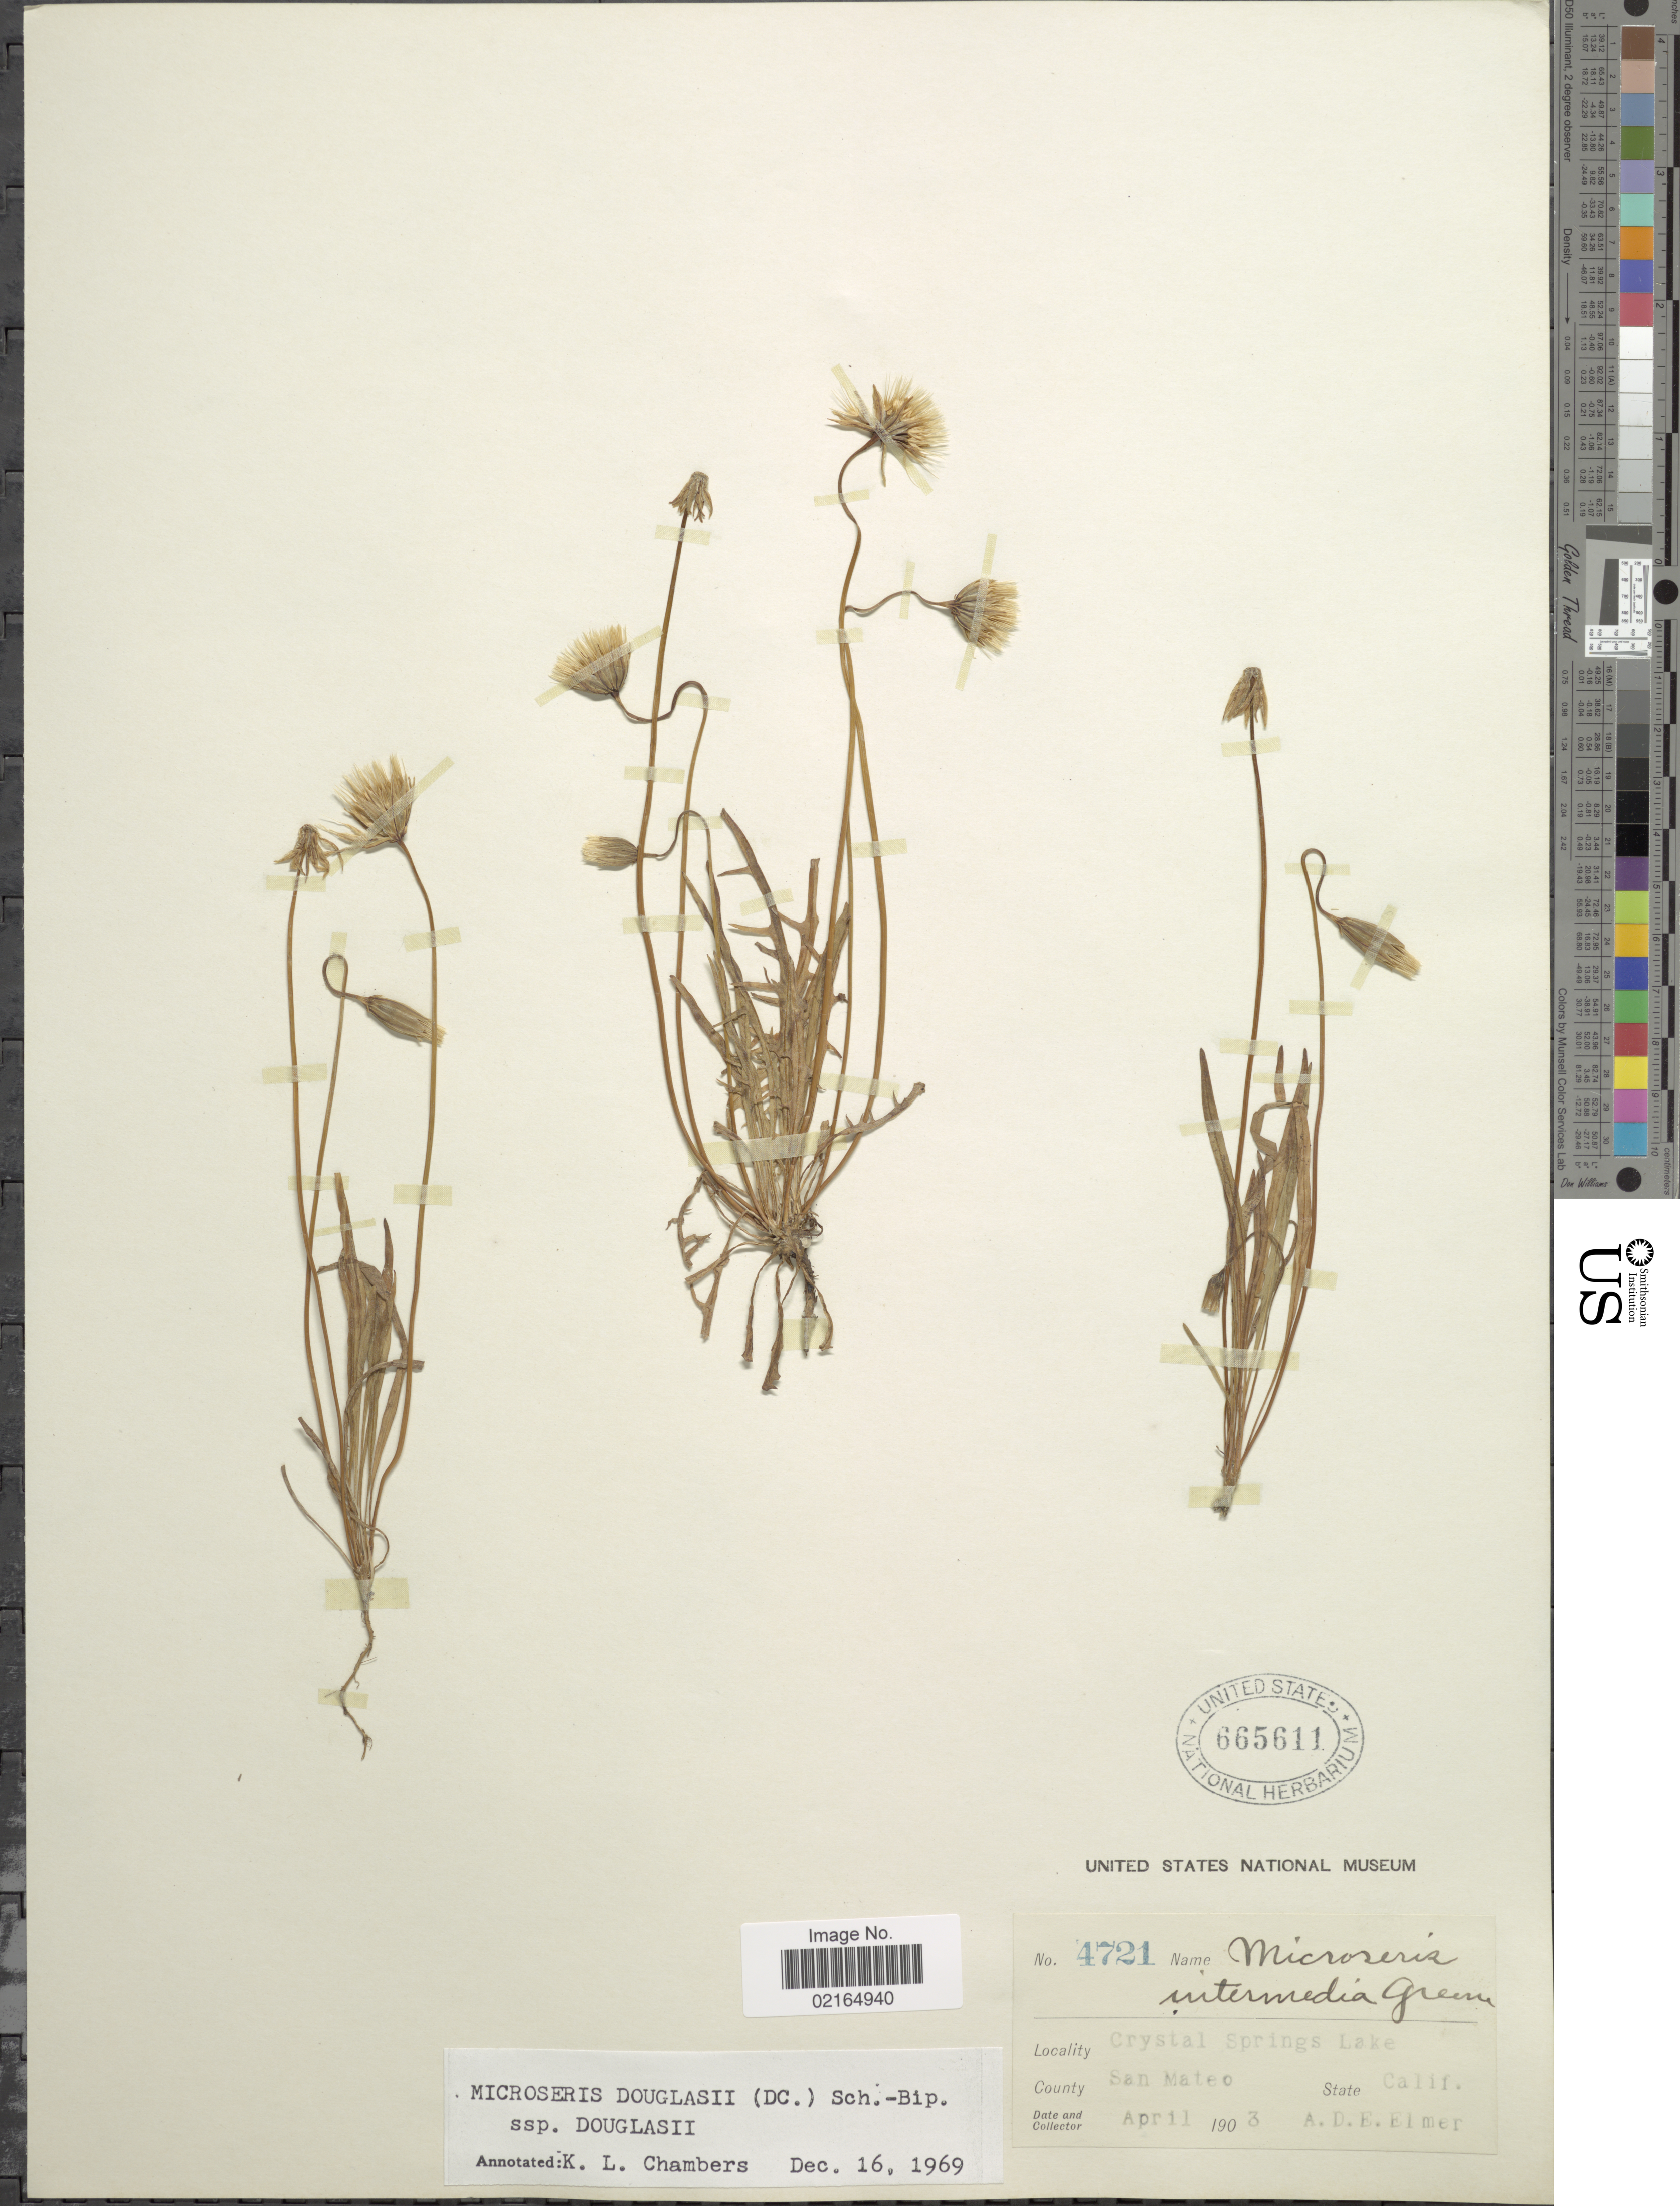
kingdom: Plantae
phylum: Tracheophyta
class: Magnoliopsida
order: Asterales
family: Asteraceae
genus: Microseris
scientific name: Microseris douglasii subsp. douglasii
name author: (DC.) Sch. Bip.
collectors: A. D. E. Elmer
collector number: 4721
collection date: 1903-04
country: United States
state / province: California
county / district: San Mateo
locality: San Mateo County, Crystal Springs Lake.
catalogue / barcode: US 665611